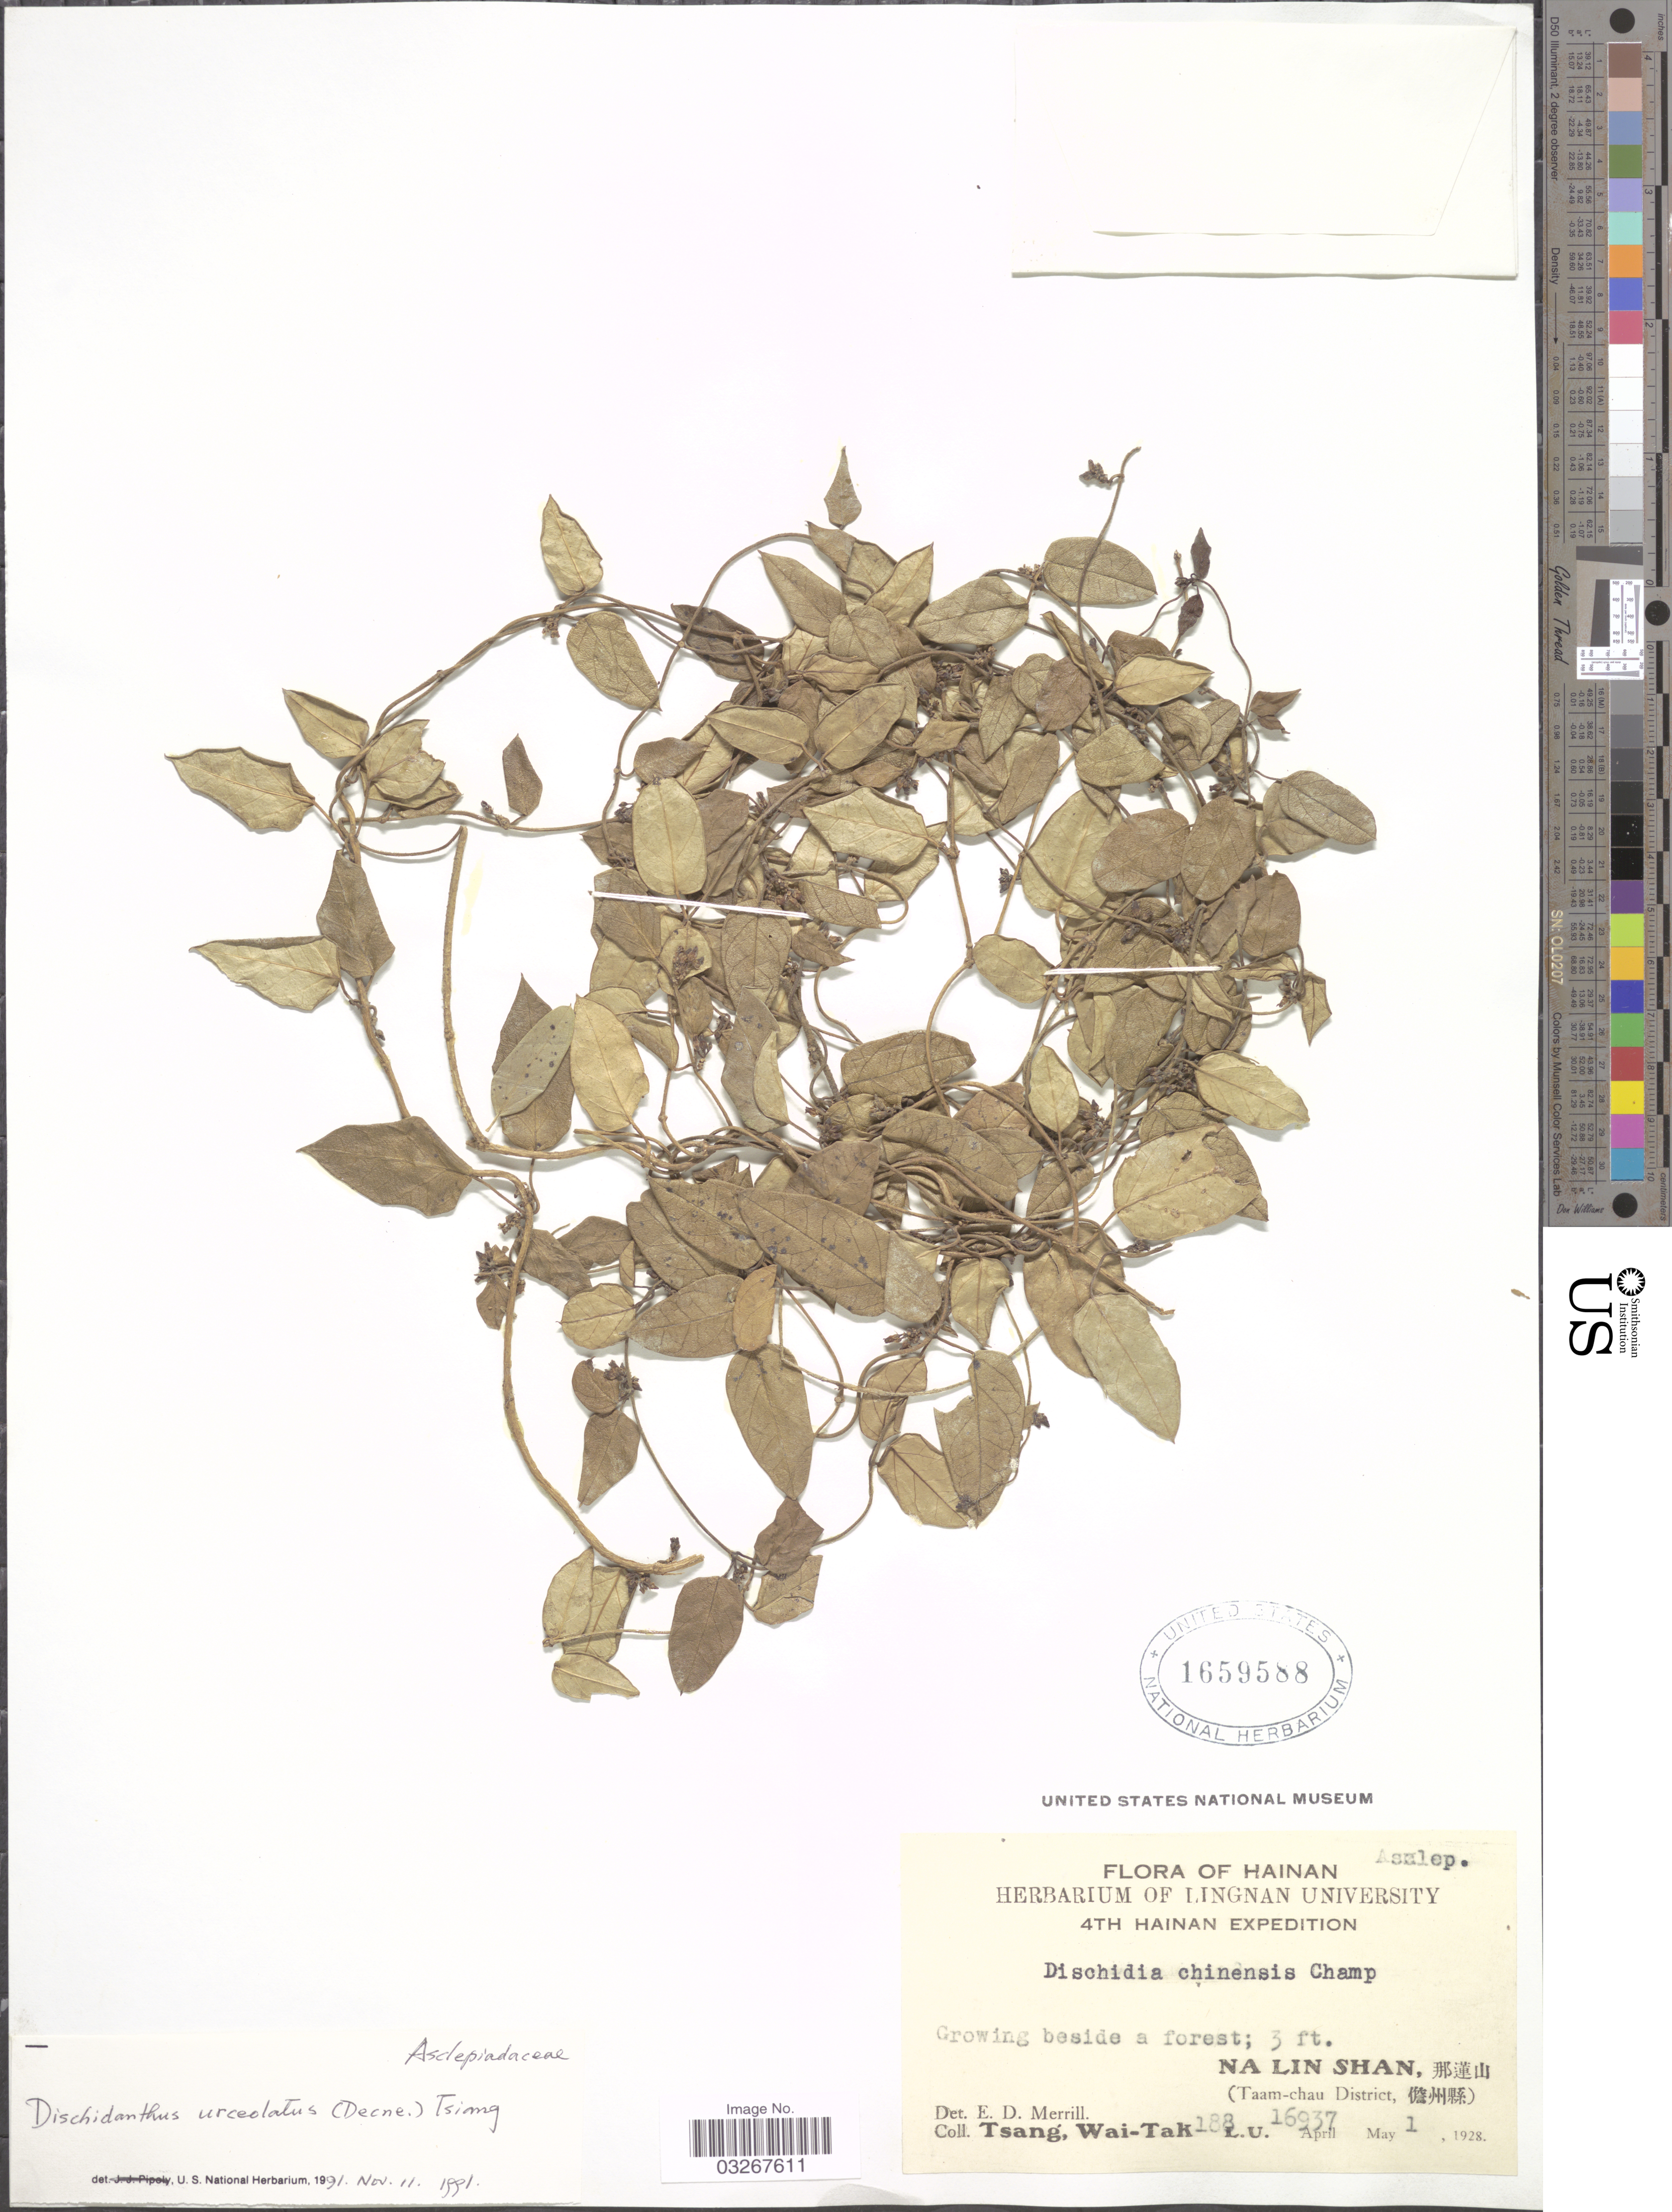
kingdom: Plantae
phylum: Tracheophyta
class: Magnoliopsida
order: Gentianales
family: Apocynaceae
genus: Dischidanthus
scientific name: Dischidanthus urceolatus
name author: (Decne.) Tsiang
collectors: W. T. Tsang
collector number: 188/L.U.16937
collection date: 1928-05-01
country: China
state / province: Hainan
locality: Na Lin Shan (Taam-chau District.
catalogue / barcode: US 1659588